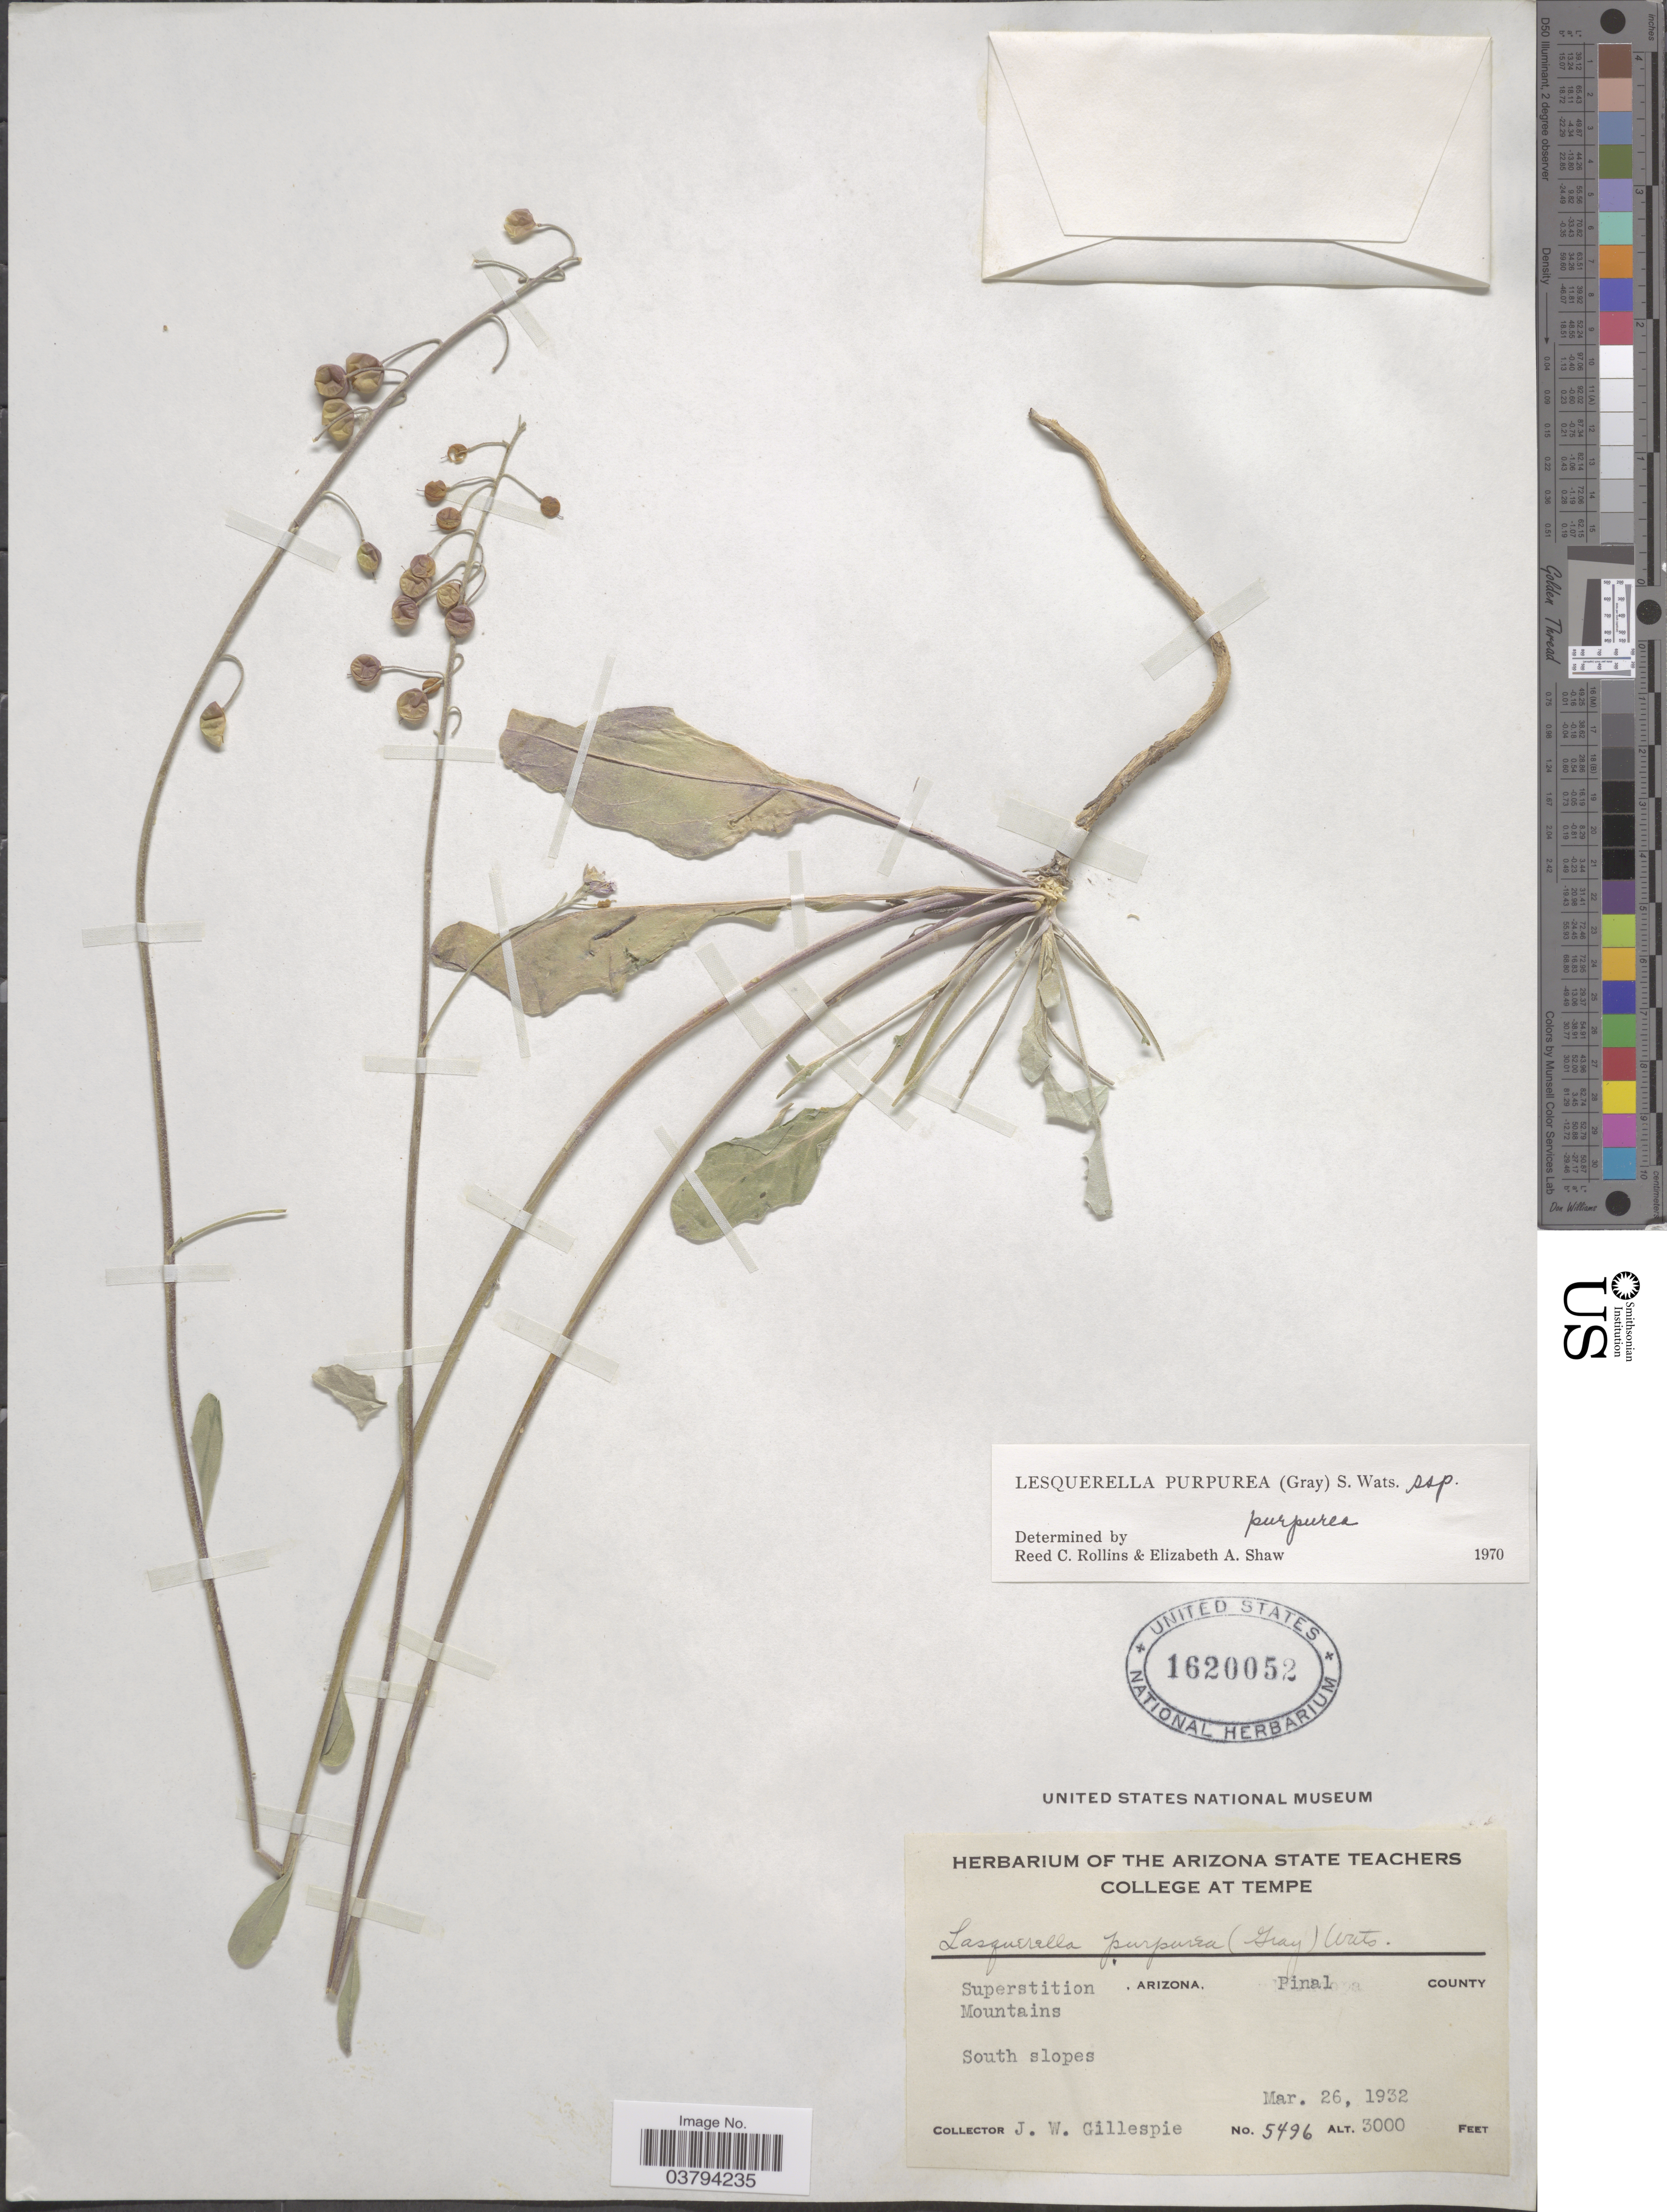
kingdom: Plantae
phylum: Tracheophyta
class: Magnoliopsida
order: Brassicales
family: Brassicaceae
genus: Lesquerella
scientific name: Lesquerella purpurea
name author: (A. Gray) S. Watson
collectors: J. W. Gillespie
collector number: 5496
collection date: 1932-03-26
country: United States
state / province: Arizona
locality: Superstition Mountains. Pinal County. South slopes.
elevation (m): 914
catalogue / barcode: US 1620052